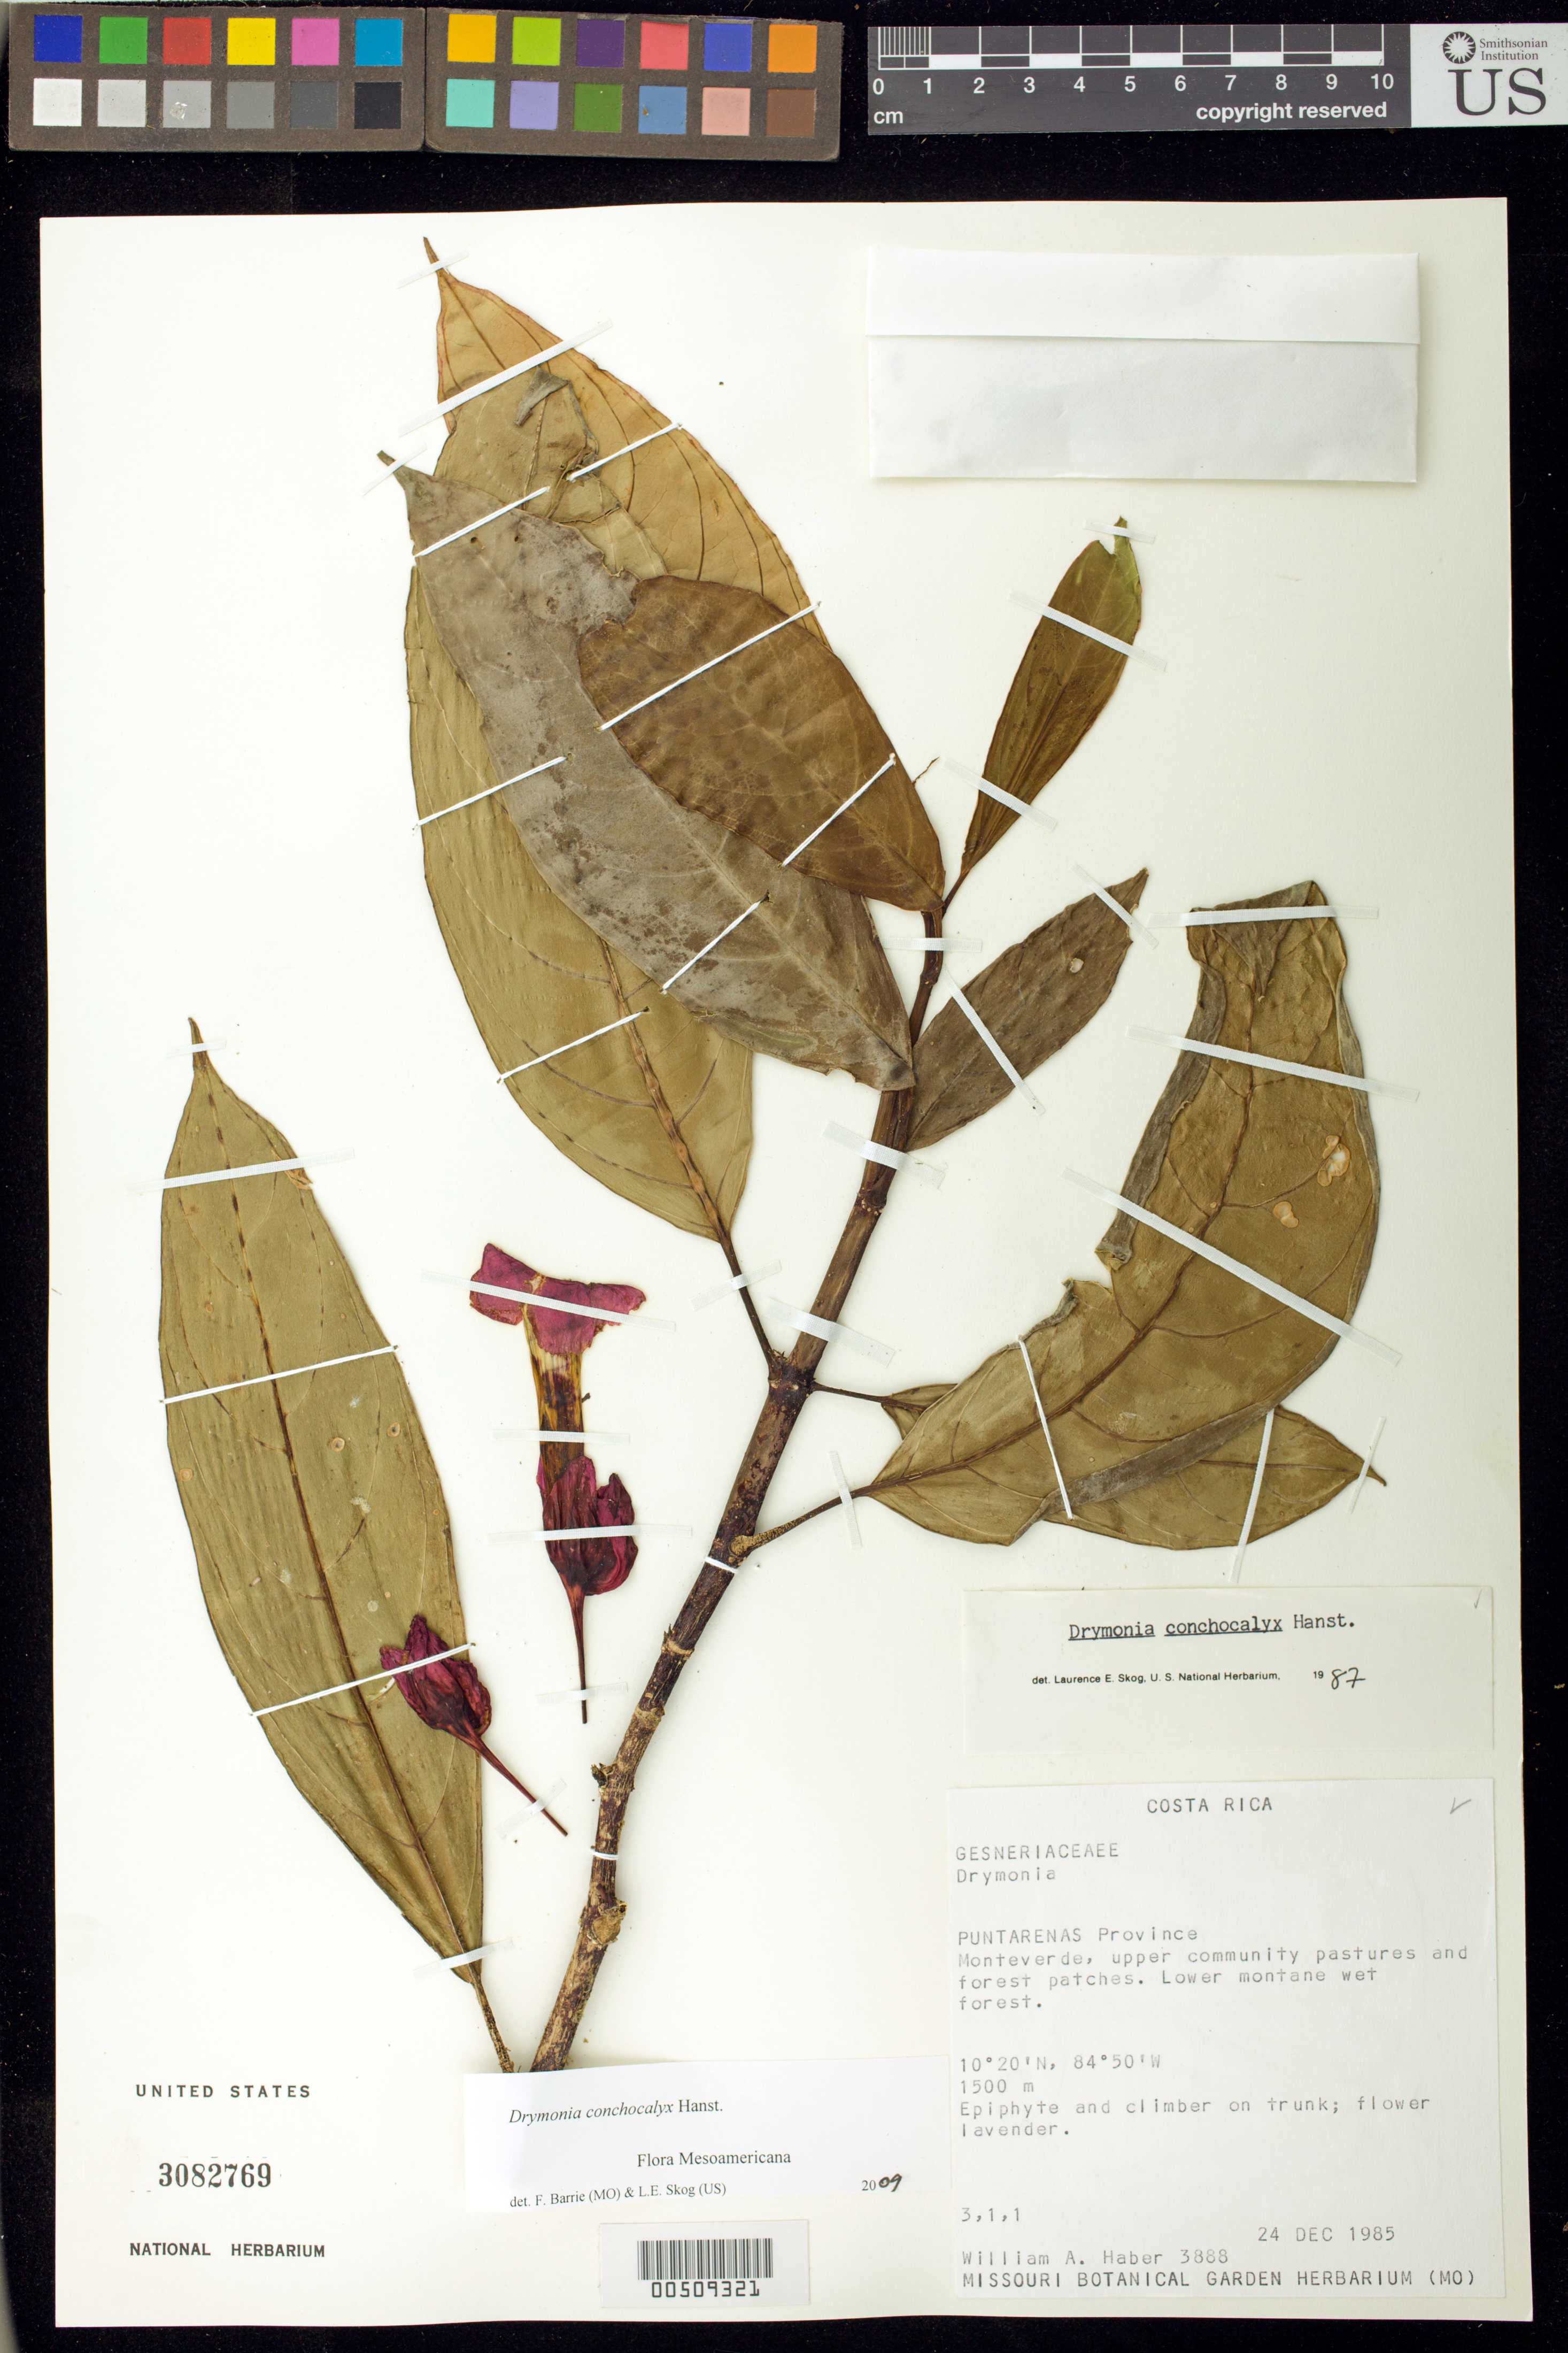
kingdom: Plantae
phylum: Tracheophyta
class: Magnoliopsida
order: Lamiales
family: Gesneriaceae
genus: Drymonia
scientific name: Drymonia conchocalyx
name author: Hanst.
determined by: Skog, Laurence E.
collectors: W. A. Haber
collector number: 3888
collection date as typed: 24 Dec 1985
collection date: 1985-12-24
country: Costa Rica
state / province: Puntarenas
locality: Monteverde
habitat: Upper community pastures and forest patches; lower montane wet forest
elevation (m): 1500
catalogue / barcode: US 3082769